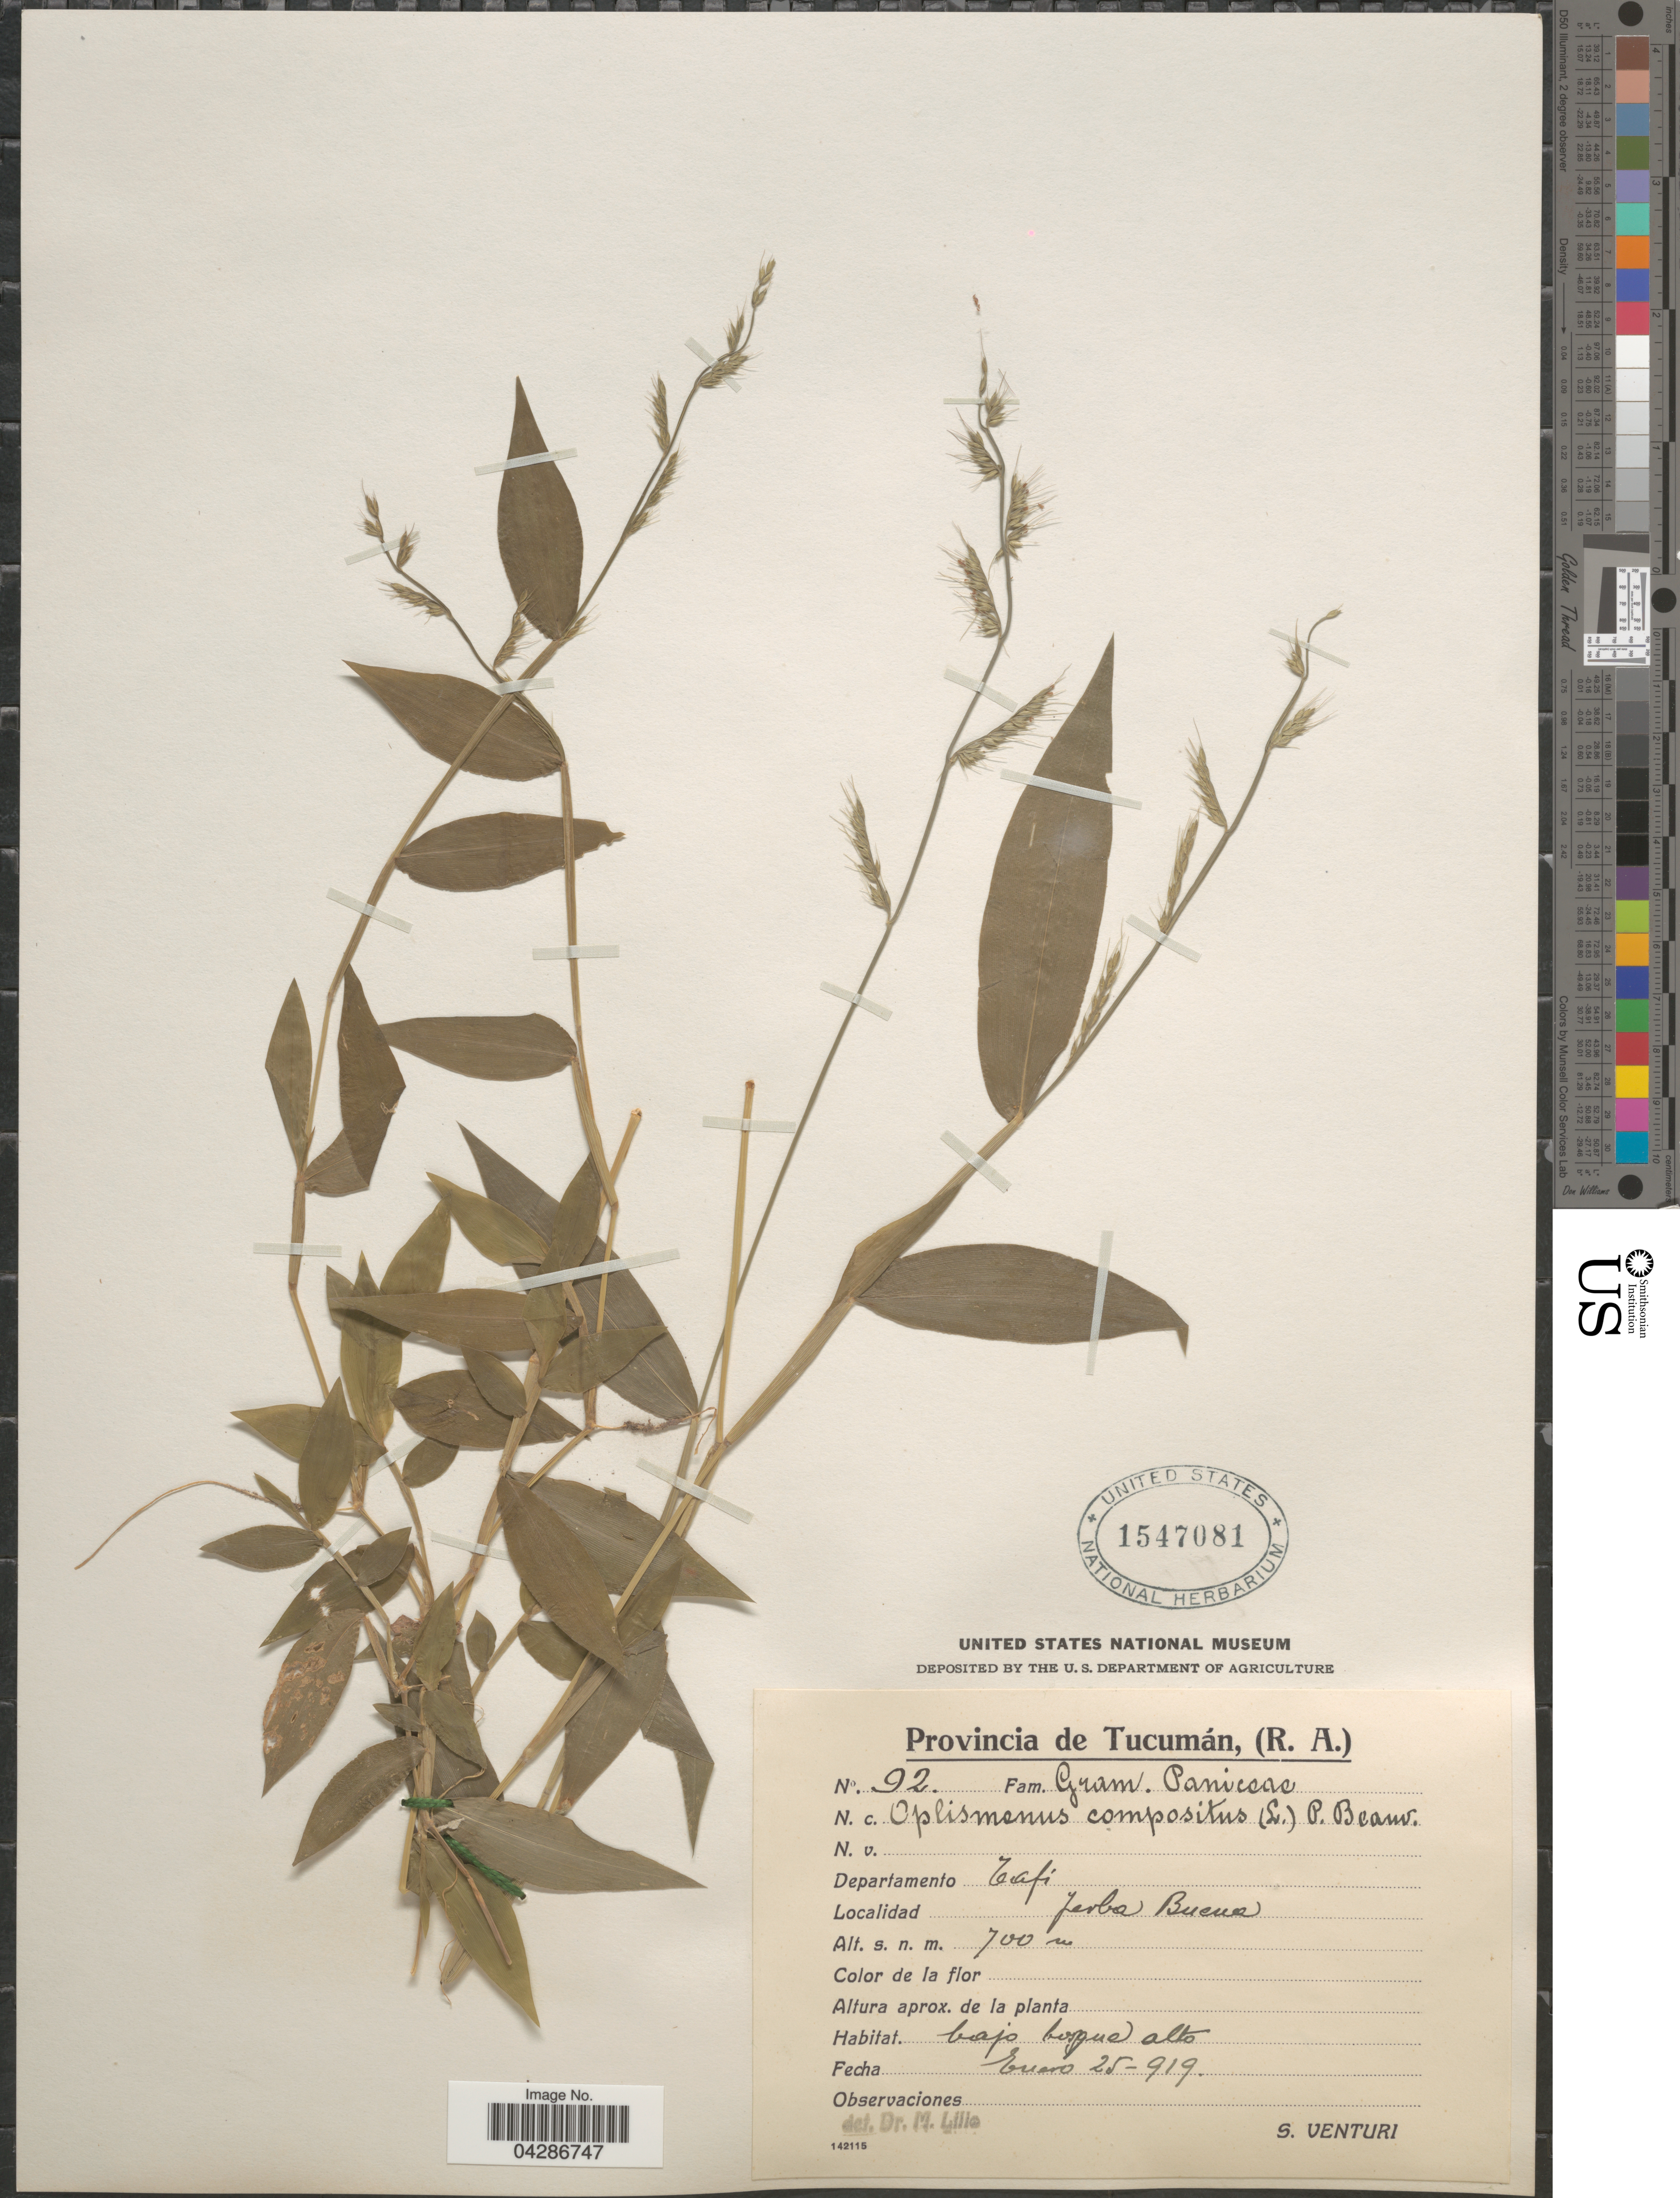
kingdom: Plantae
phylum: Tracheophyta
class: Liliopsida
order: Poales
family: Poaceae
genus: Oplismenus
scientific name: Oplismenus hirtellus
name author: (L.) P. Beauv.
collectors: S. Venturi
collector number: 92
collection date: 1919-01-25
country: Argentina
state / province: Tucuman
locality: Departamento Tafi. Jerba Buena.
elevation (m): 700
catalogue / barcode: US 1547081